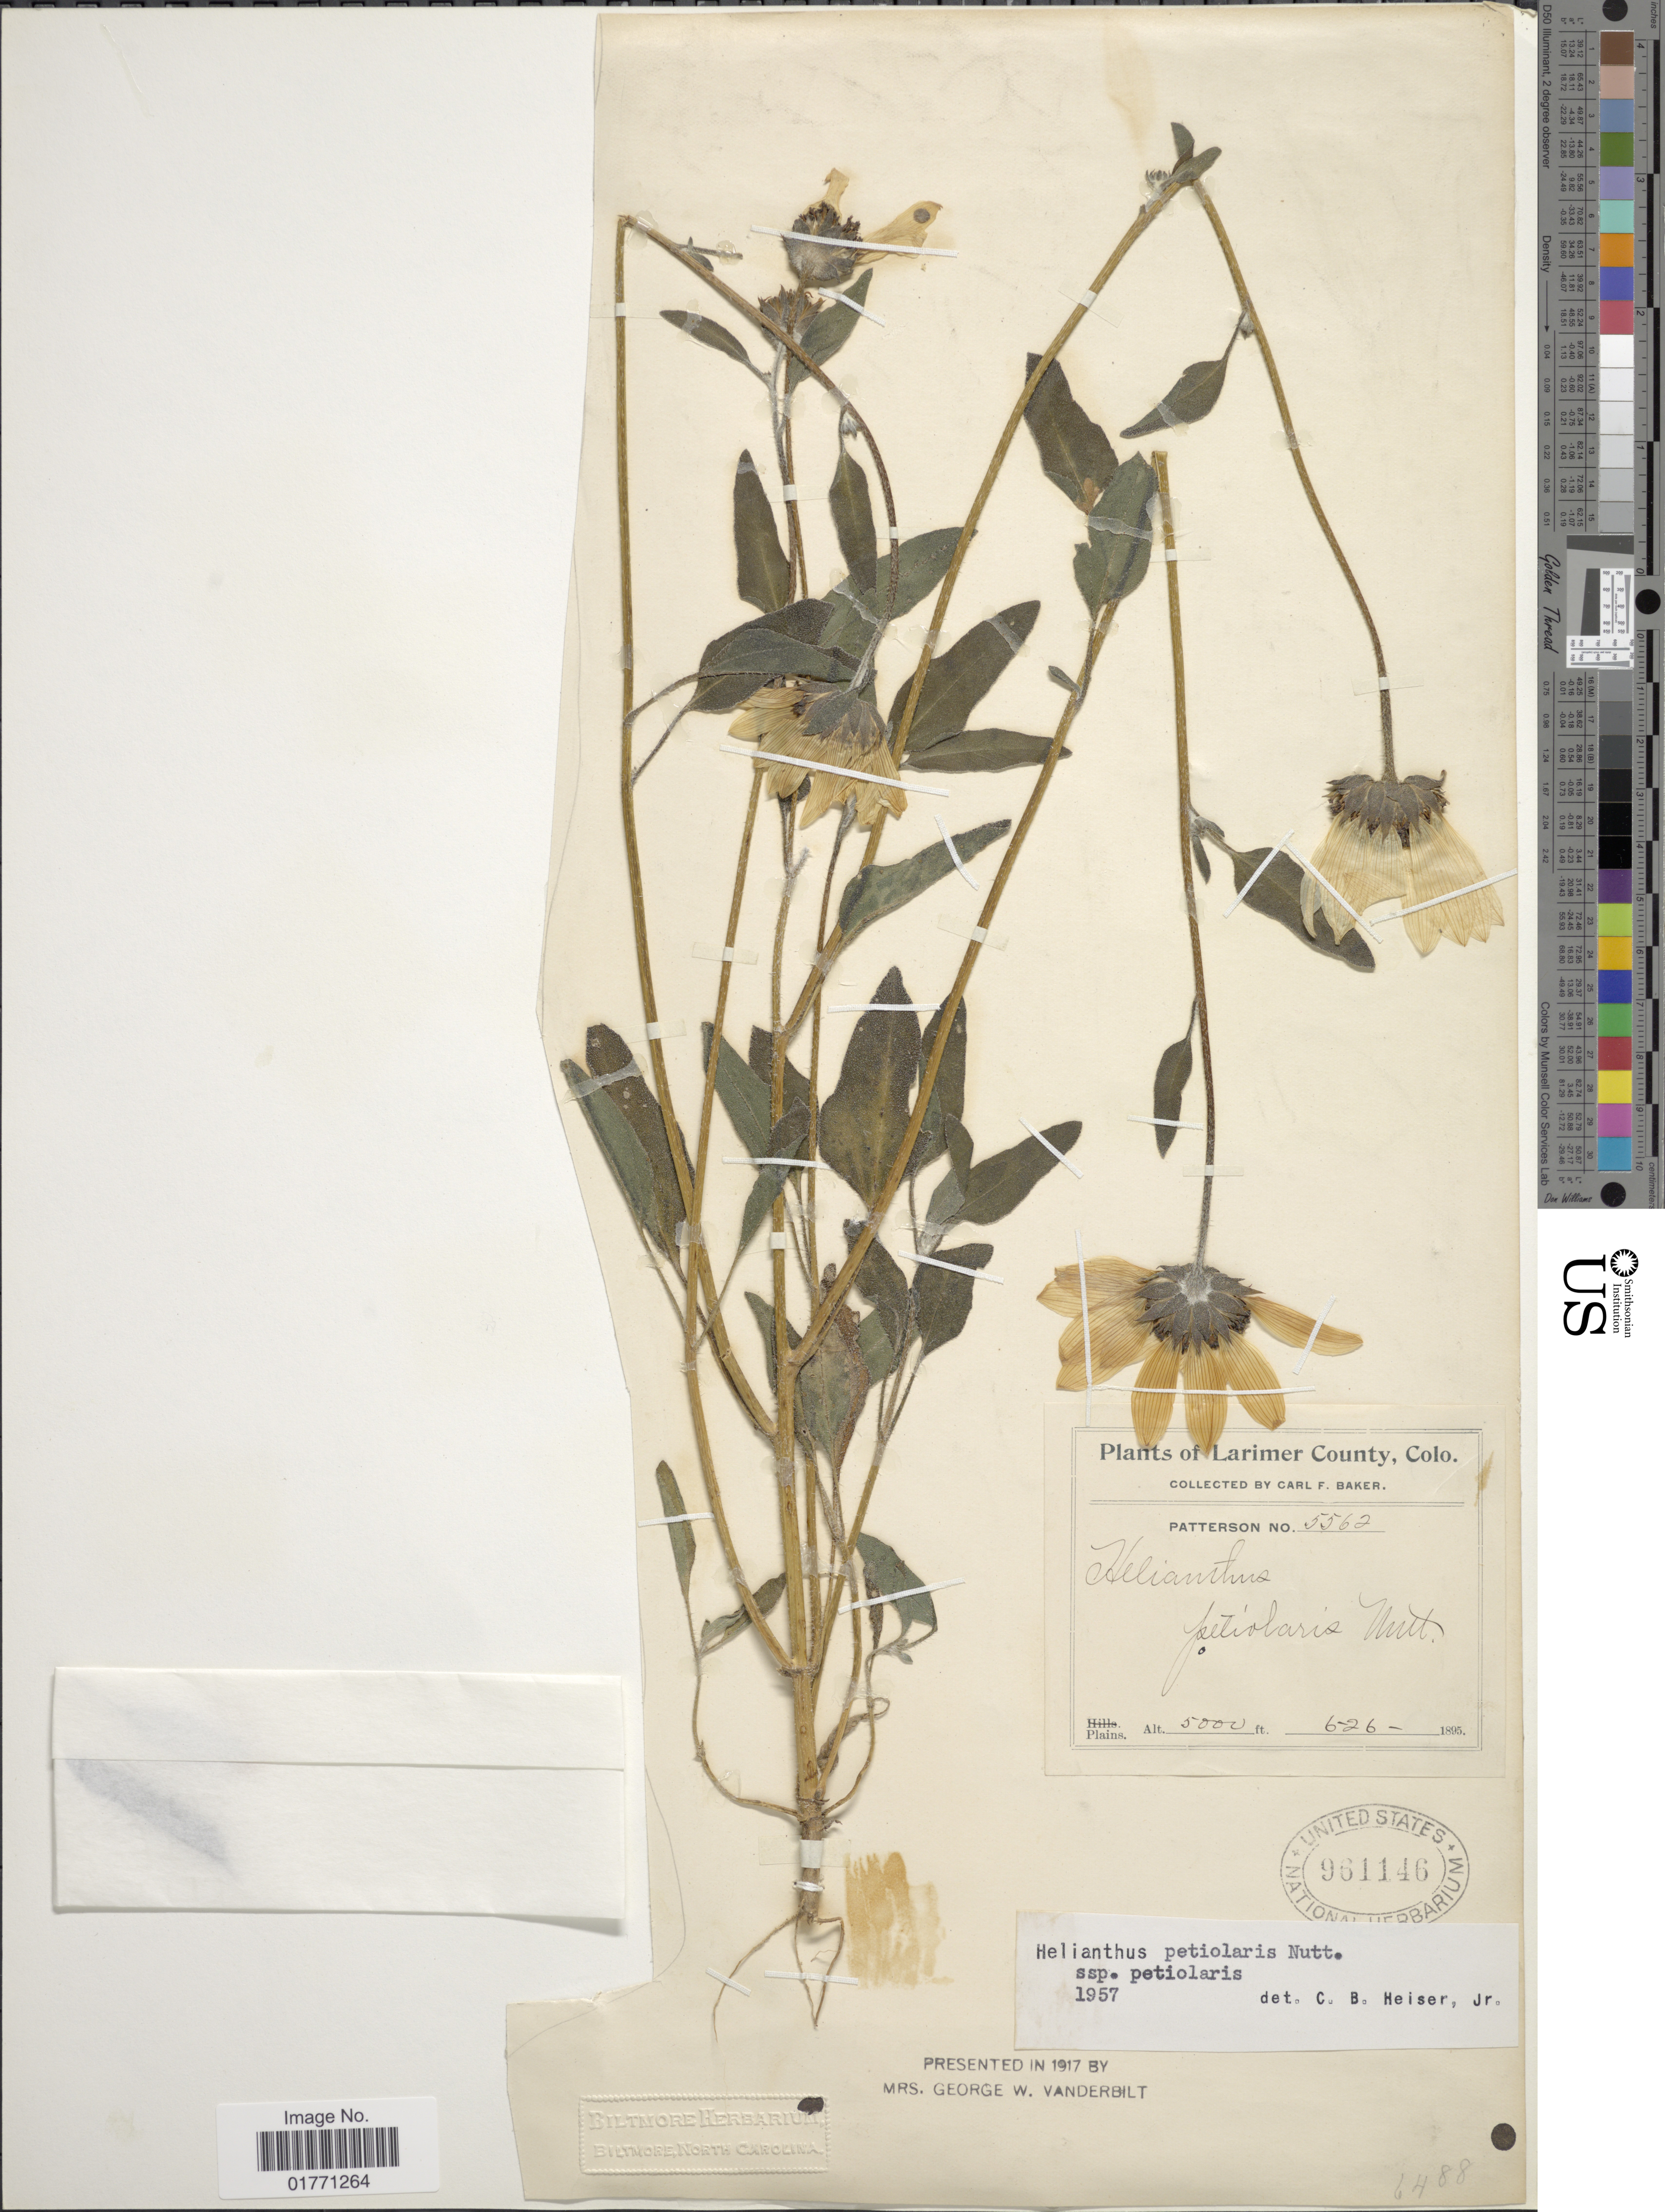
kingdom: Plantae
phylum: Tracheophyta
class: Magnoliopsida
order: Asterales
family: Asteraceae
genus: Helianthus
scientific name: Helianthus petiolaris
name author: Nutt.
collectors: C. F. Baker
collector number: Patterson 5562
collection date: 1895-06-26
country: United States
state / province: Colorado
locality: Larimer County.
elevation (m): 1524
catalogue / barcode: US 961146